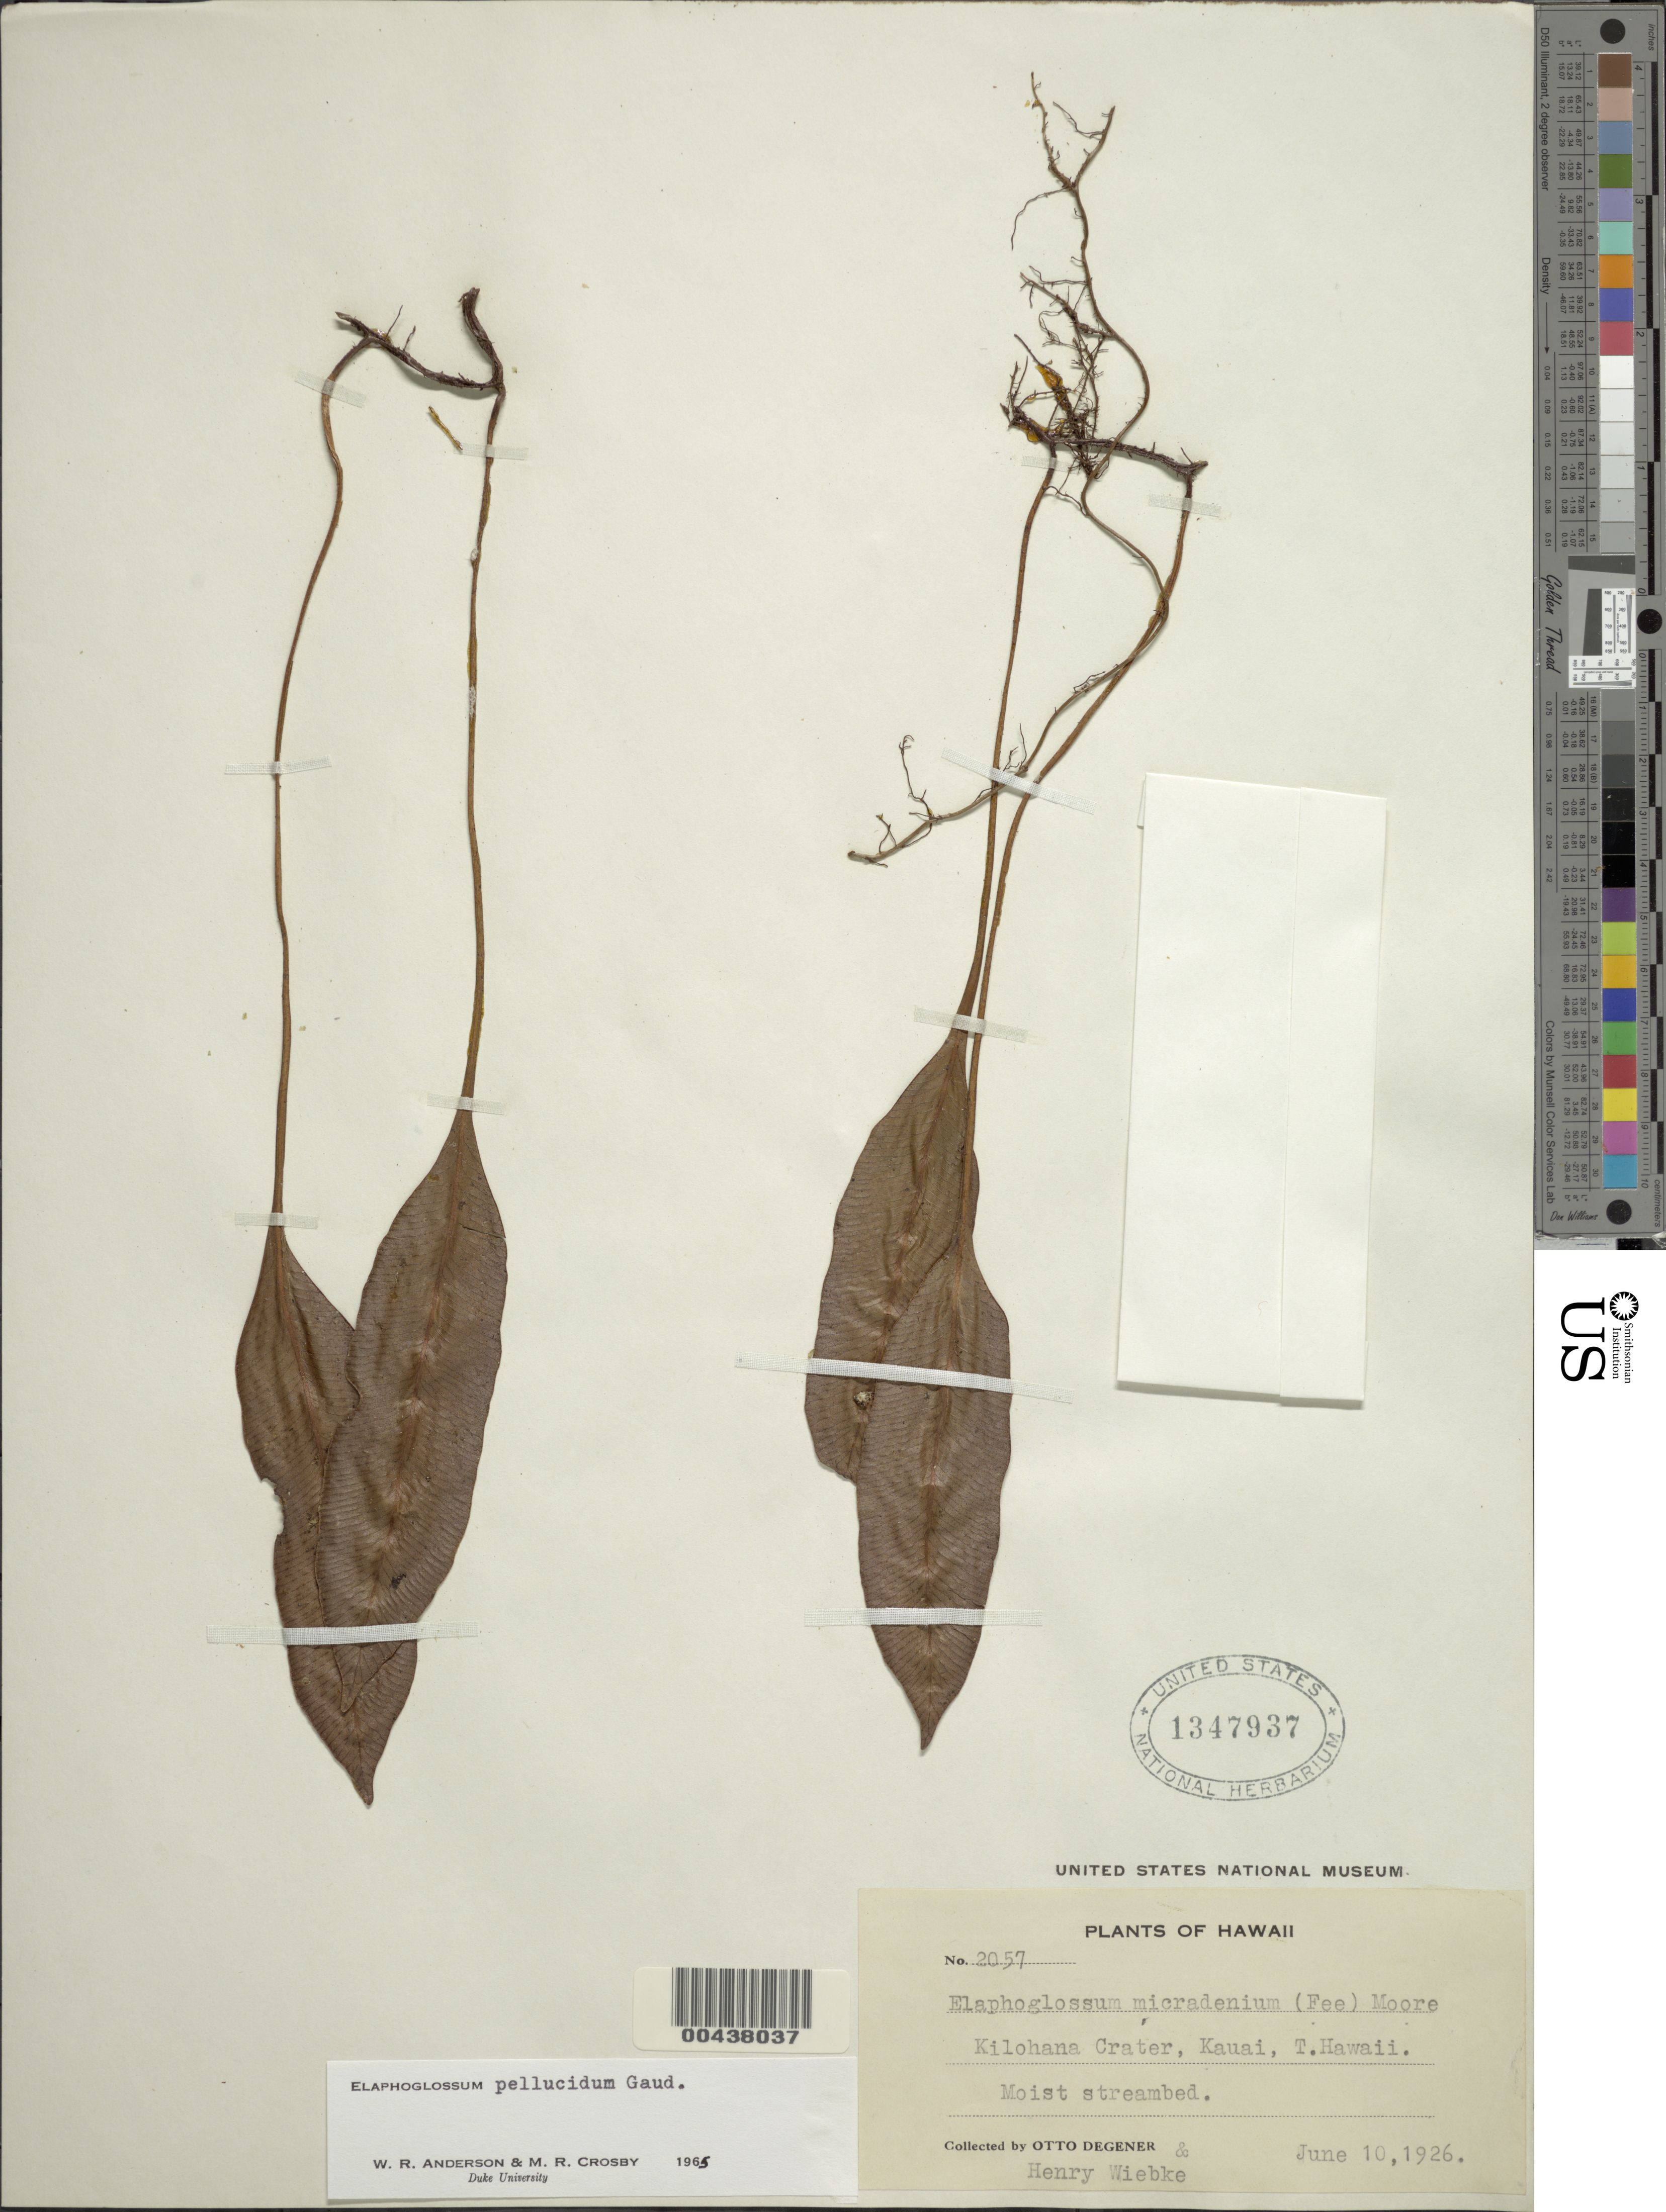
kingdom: Plantae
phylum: Tracheophyta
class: Polypodiopsida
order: Polypodiales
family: Dryopteridaceae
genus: Elaphoglossum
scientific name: Elaphoglossum pellucidum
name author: Gaudich.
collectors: O. Degener & H. Wiebke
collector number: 2057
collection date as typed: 10 Jun 1926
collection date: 1926-06-10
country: United States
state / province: Hawaii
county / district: Kauai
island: Kaua'i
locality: Kilohana Crater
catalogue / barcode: US 1347937